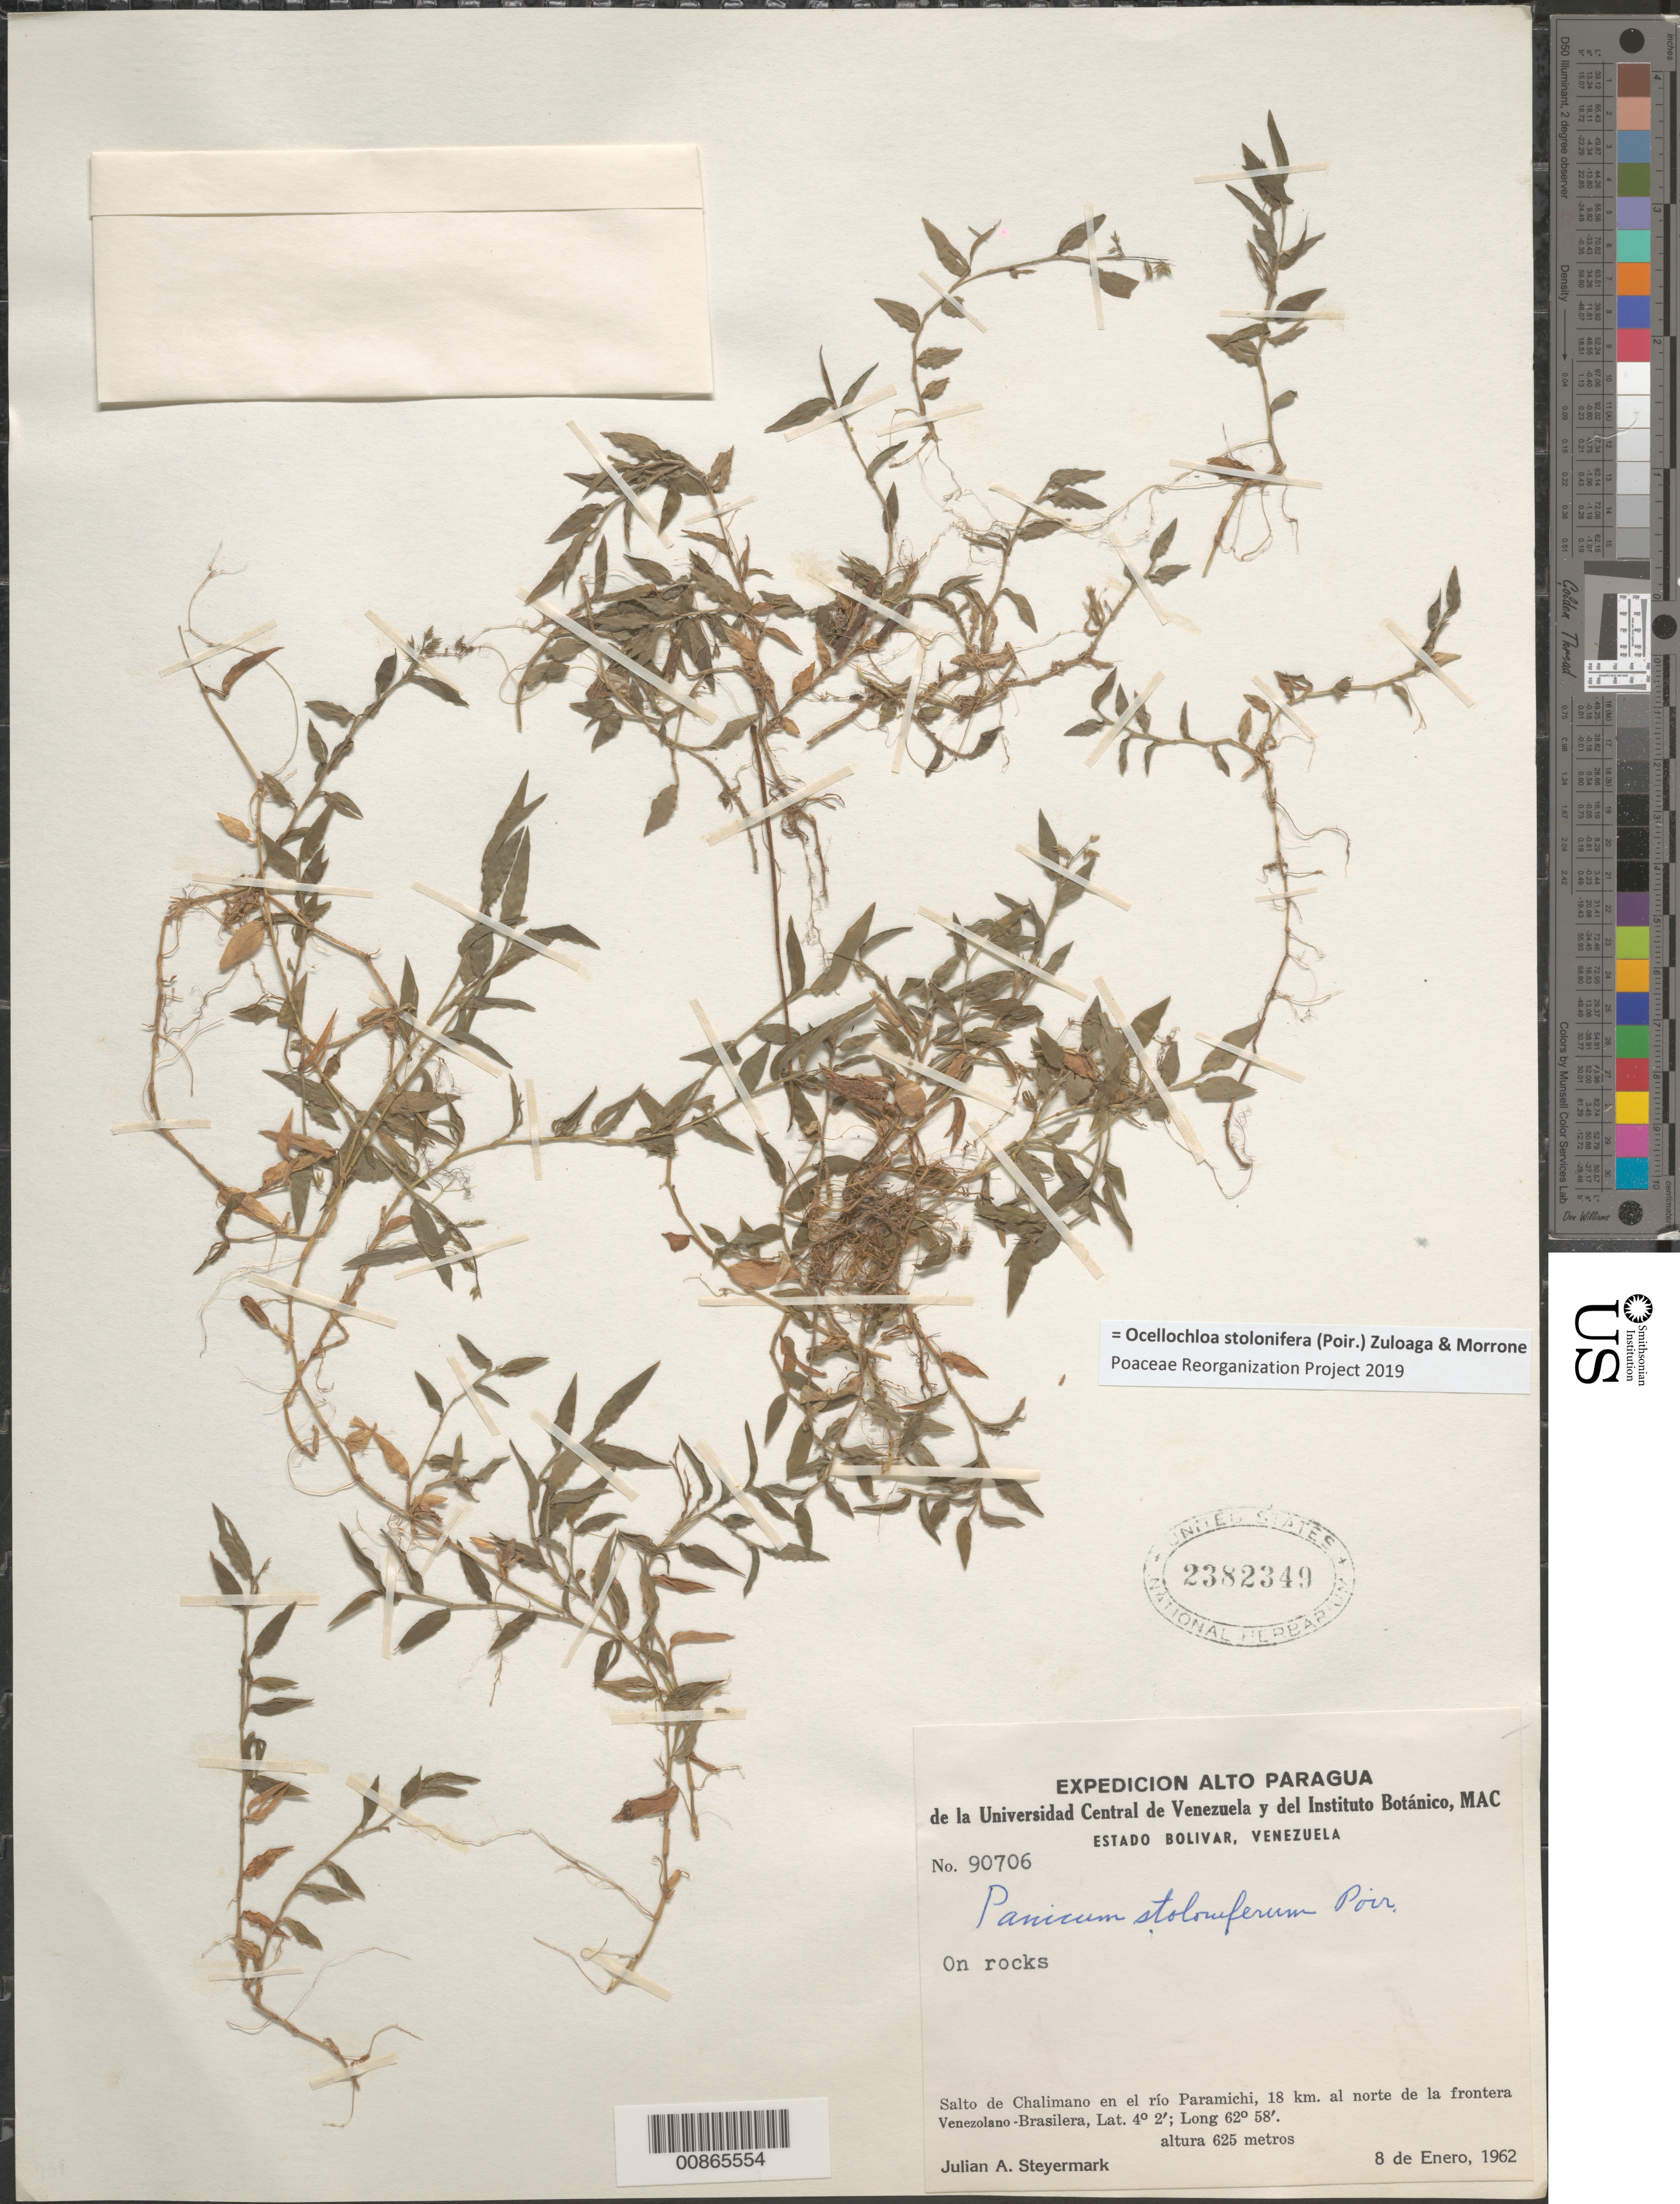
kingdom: Plantae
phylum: Tracheophyta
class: Liliopsida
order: Poales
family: Poaceae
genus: Panicum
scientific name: Panicum stoloniferum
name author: Poir.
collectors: J. Steyermark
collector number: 90706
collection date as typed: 8-Jan-62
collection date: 1962-01-08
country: Venezuela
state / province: Bolívar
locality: Salto de Chalimano, Río Paramichi, 18 km N de la frontera Venezolano-Brasilera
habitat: On rocks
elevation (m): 625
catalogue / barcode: US 2382349